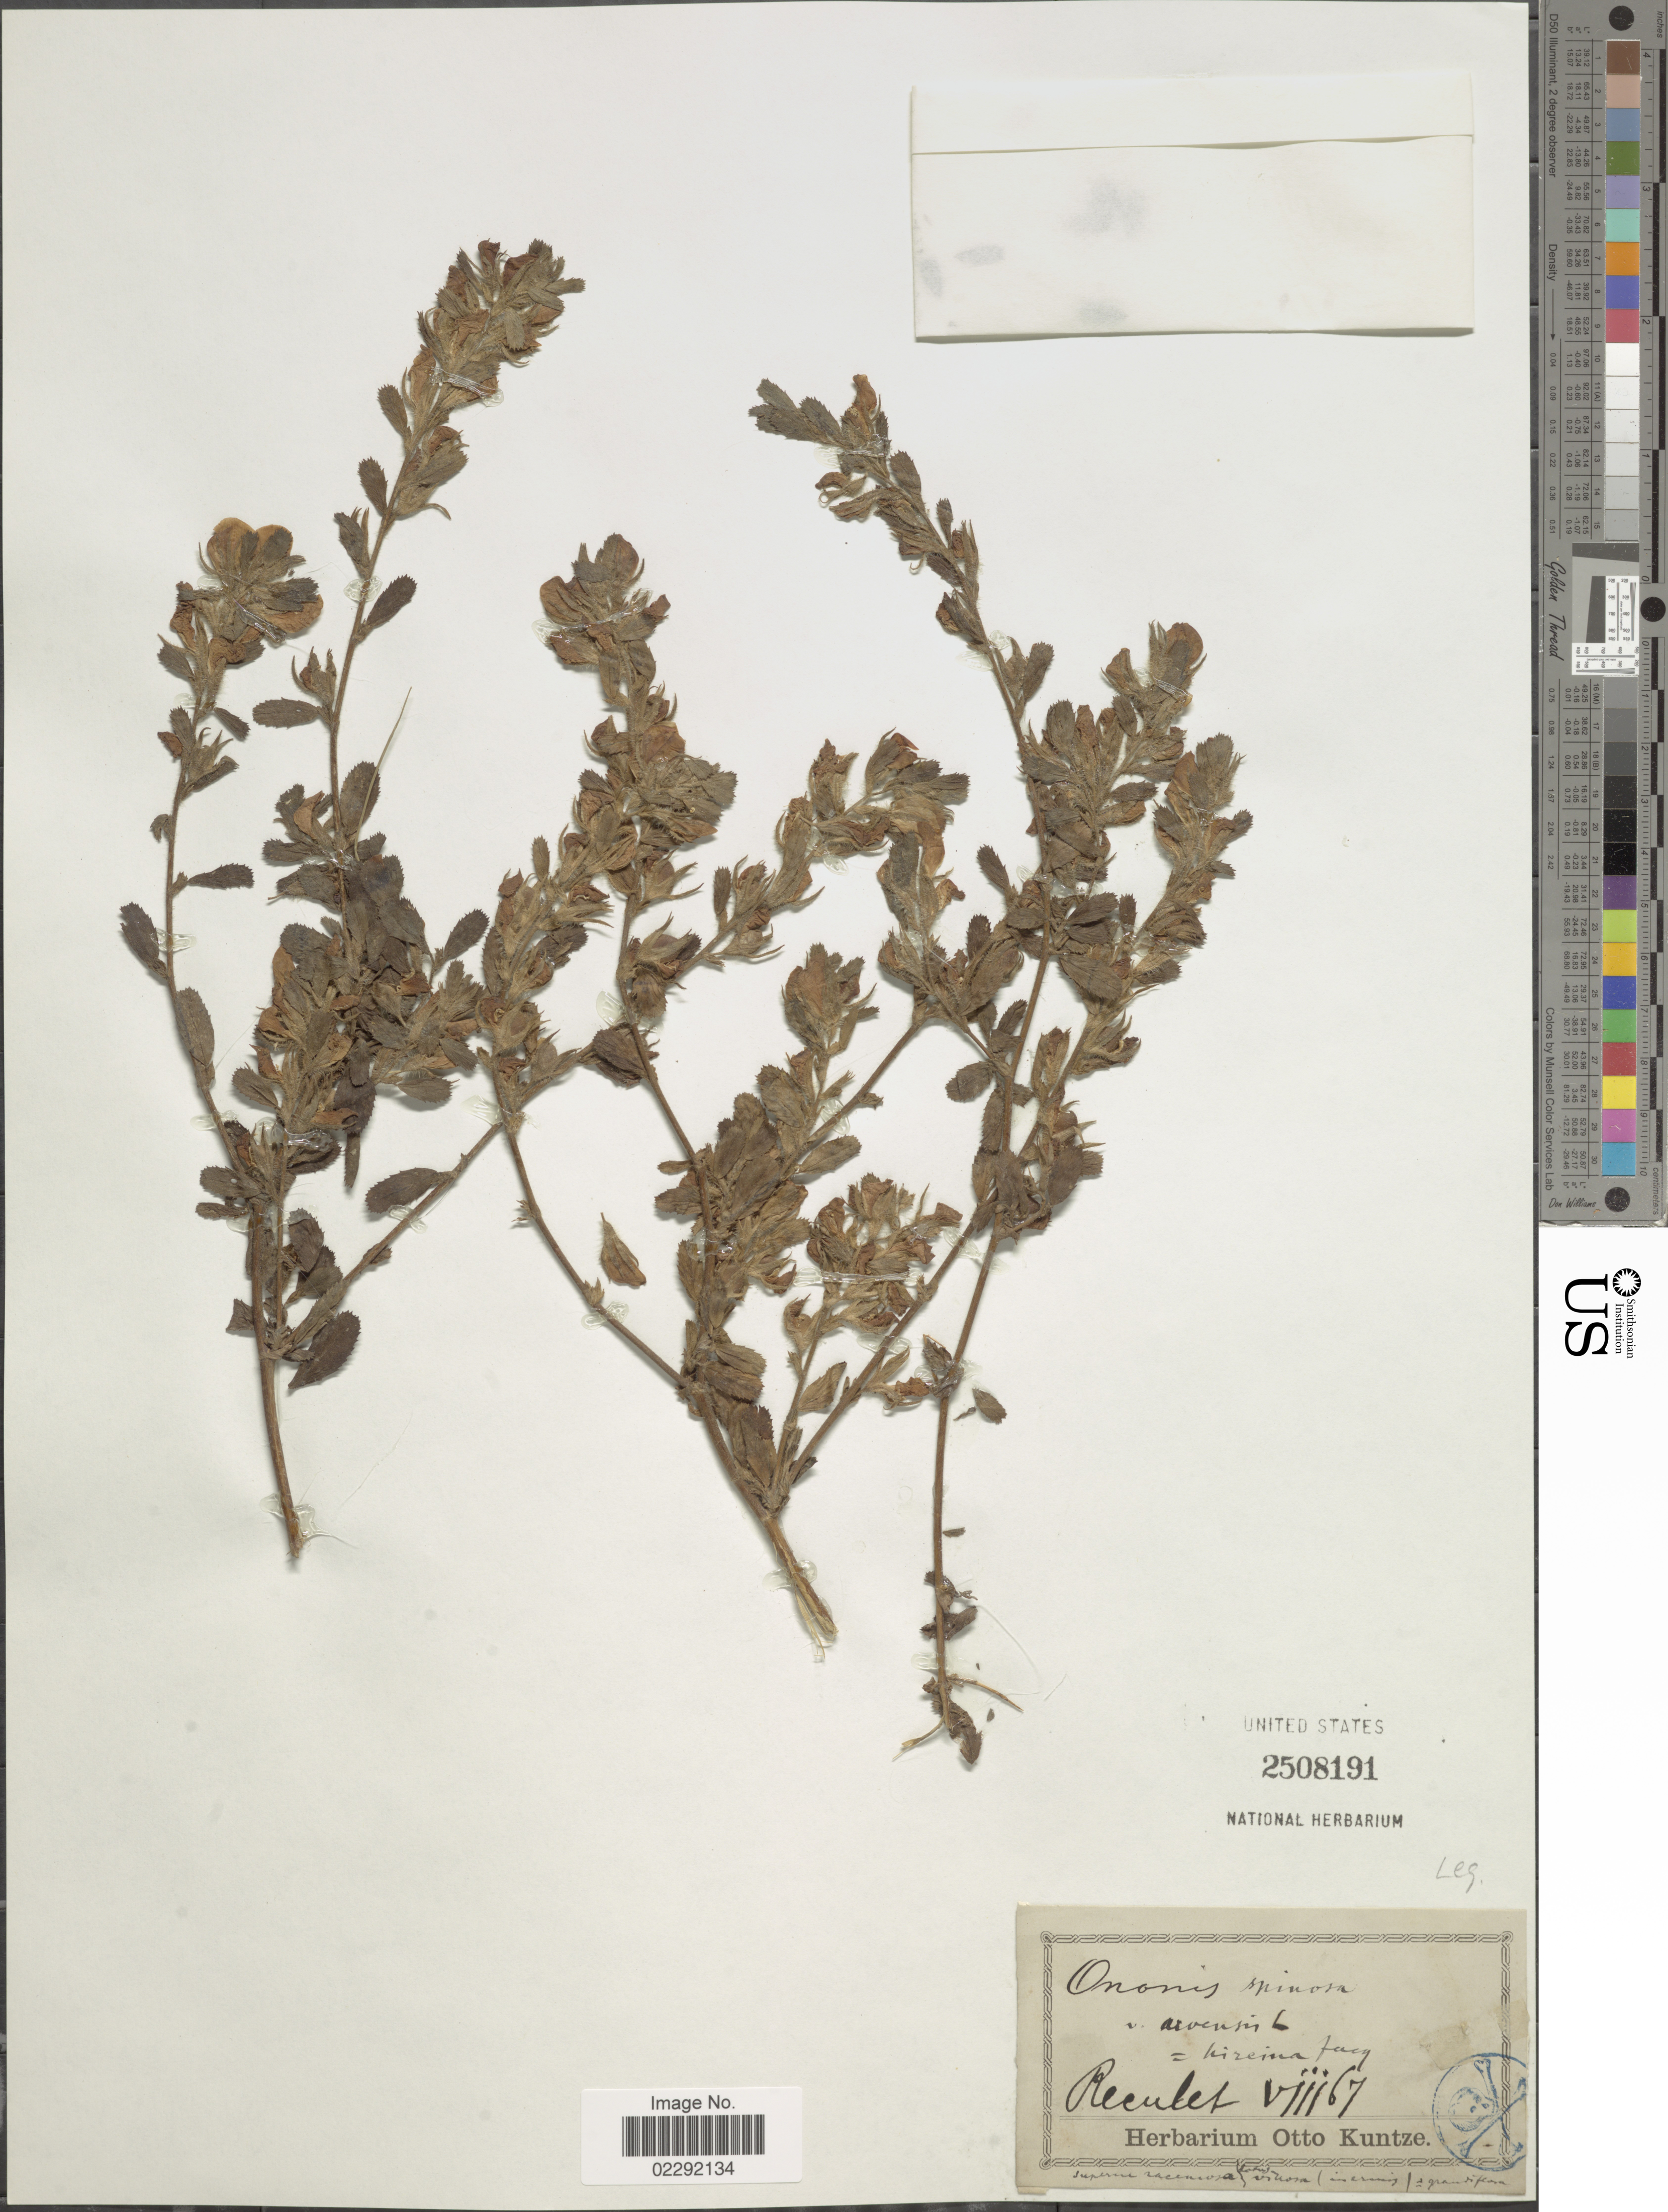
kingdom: Plantae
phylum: Tracheophyta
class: Magnoliopsida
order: Fabales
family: Fabaceae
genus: Ononis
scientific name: Ononis spinosa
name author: L.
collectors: ex herb. Otto Kuntze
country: France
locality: Reculet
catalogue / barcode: US 2508191